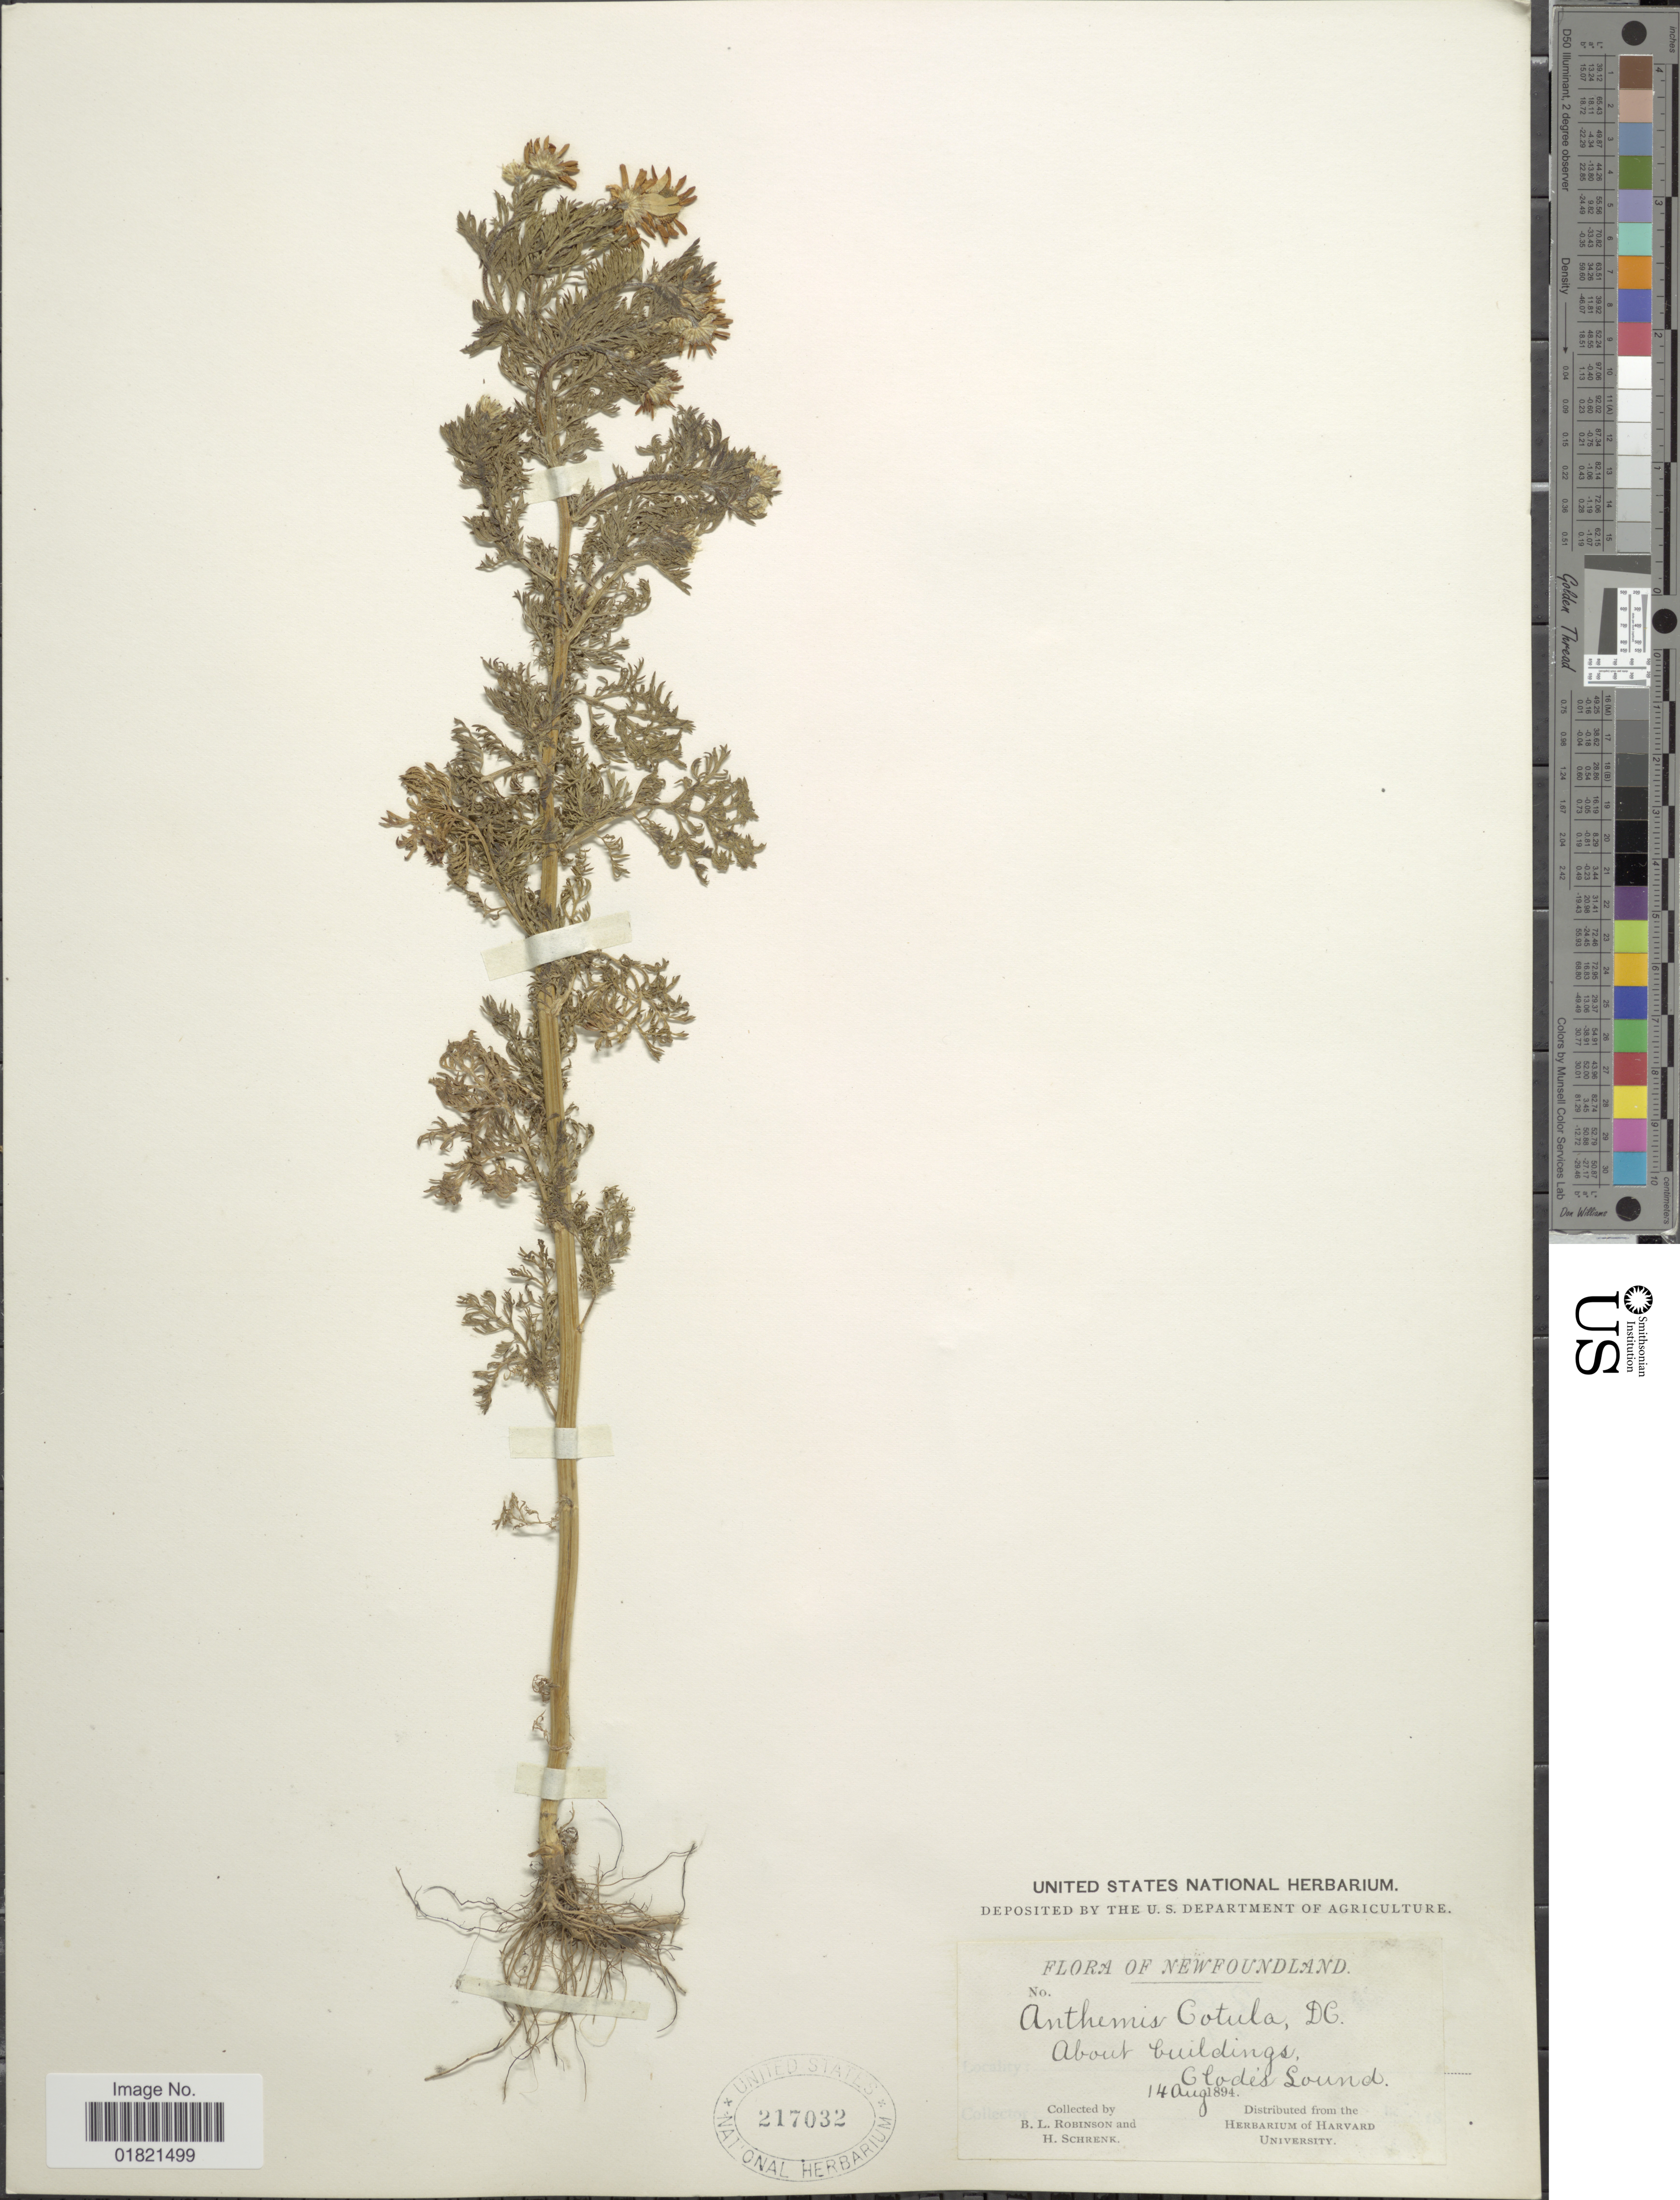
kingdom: Plantae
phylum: Tracheophyta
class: Magnoliopsida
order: Asterales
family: Asteraceae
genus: Anthemis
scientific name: Anthemis cotula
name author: L.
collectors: B. L. Robinson & H. v. Schrenk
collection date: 1894-08-14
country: Canada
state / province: Newfoundland and Labrador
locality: About buildings, Clodes Sound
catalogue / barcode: US 217032